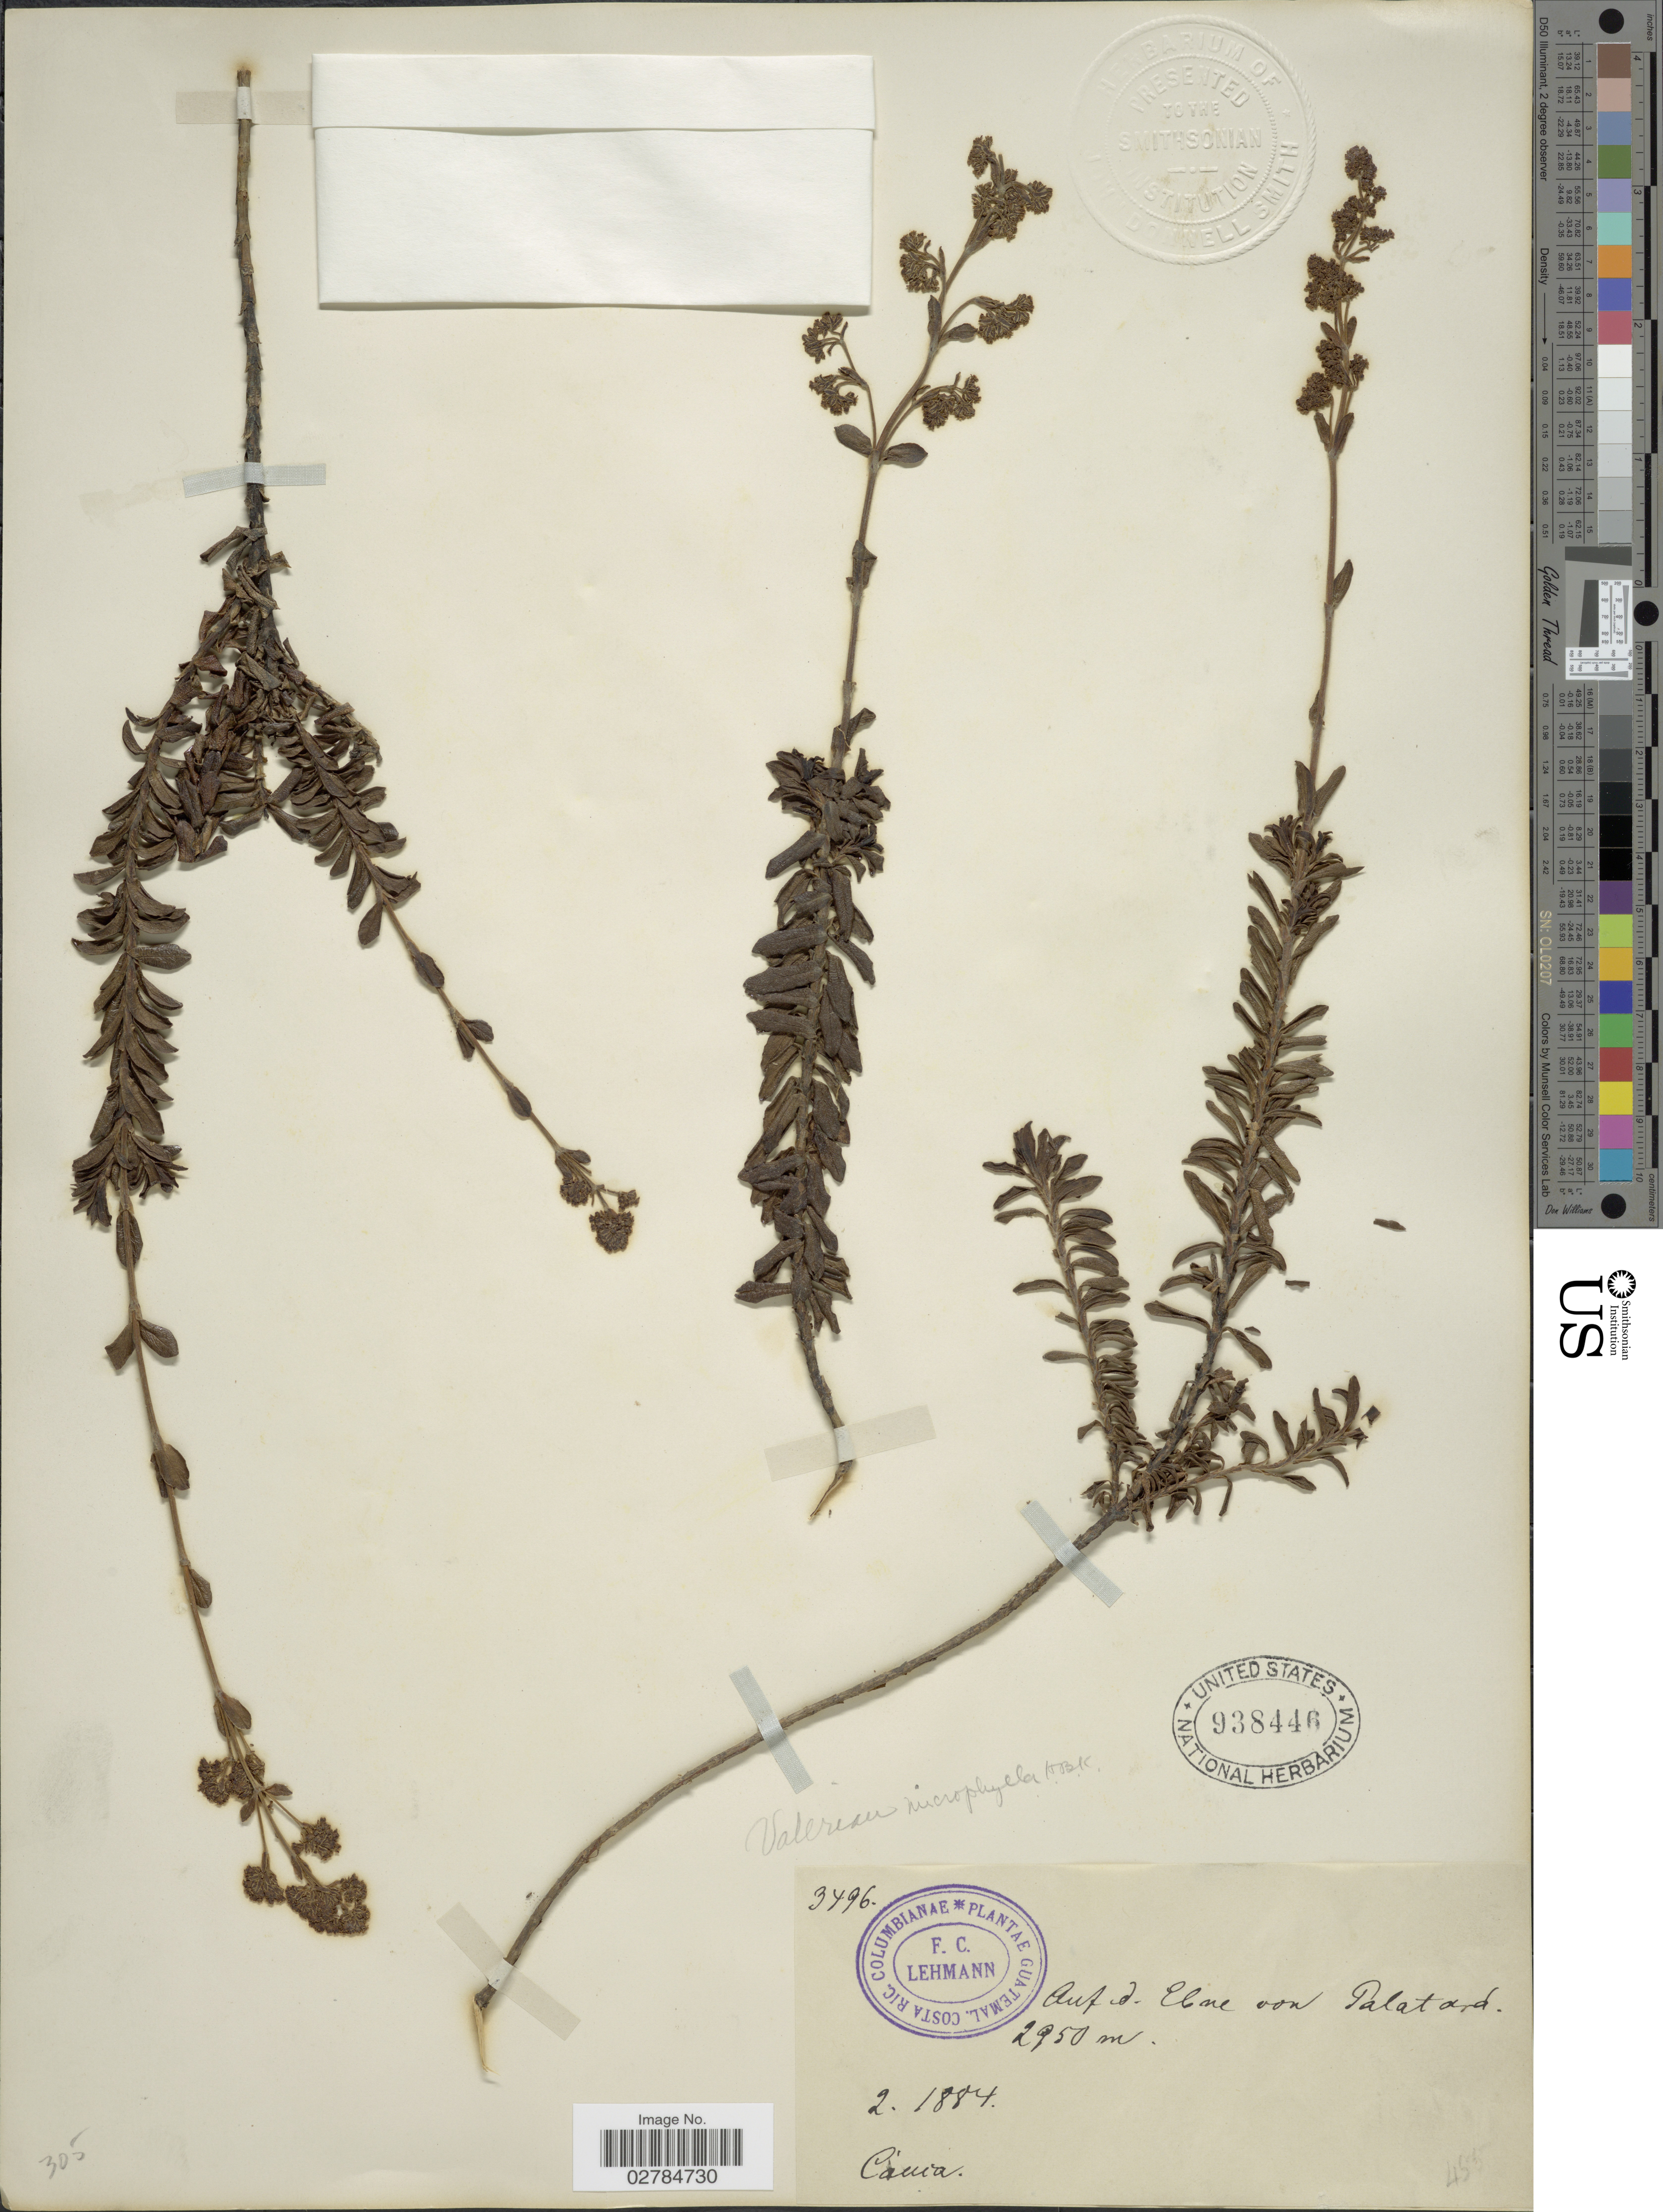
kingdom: Plantae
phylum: Tracheophyta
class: Magnoliopsida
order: Dipsacales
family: Caprifoliaceae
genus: Valeriana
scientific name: Valeriana microphylla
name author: Kunth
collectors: F. C. Lehmann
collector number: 3496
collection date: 1884-02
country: Colombia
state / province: Cauca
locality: Auf d. Elne von Palatara. [interpreted]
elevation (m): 2950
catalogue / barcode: US 938446